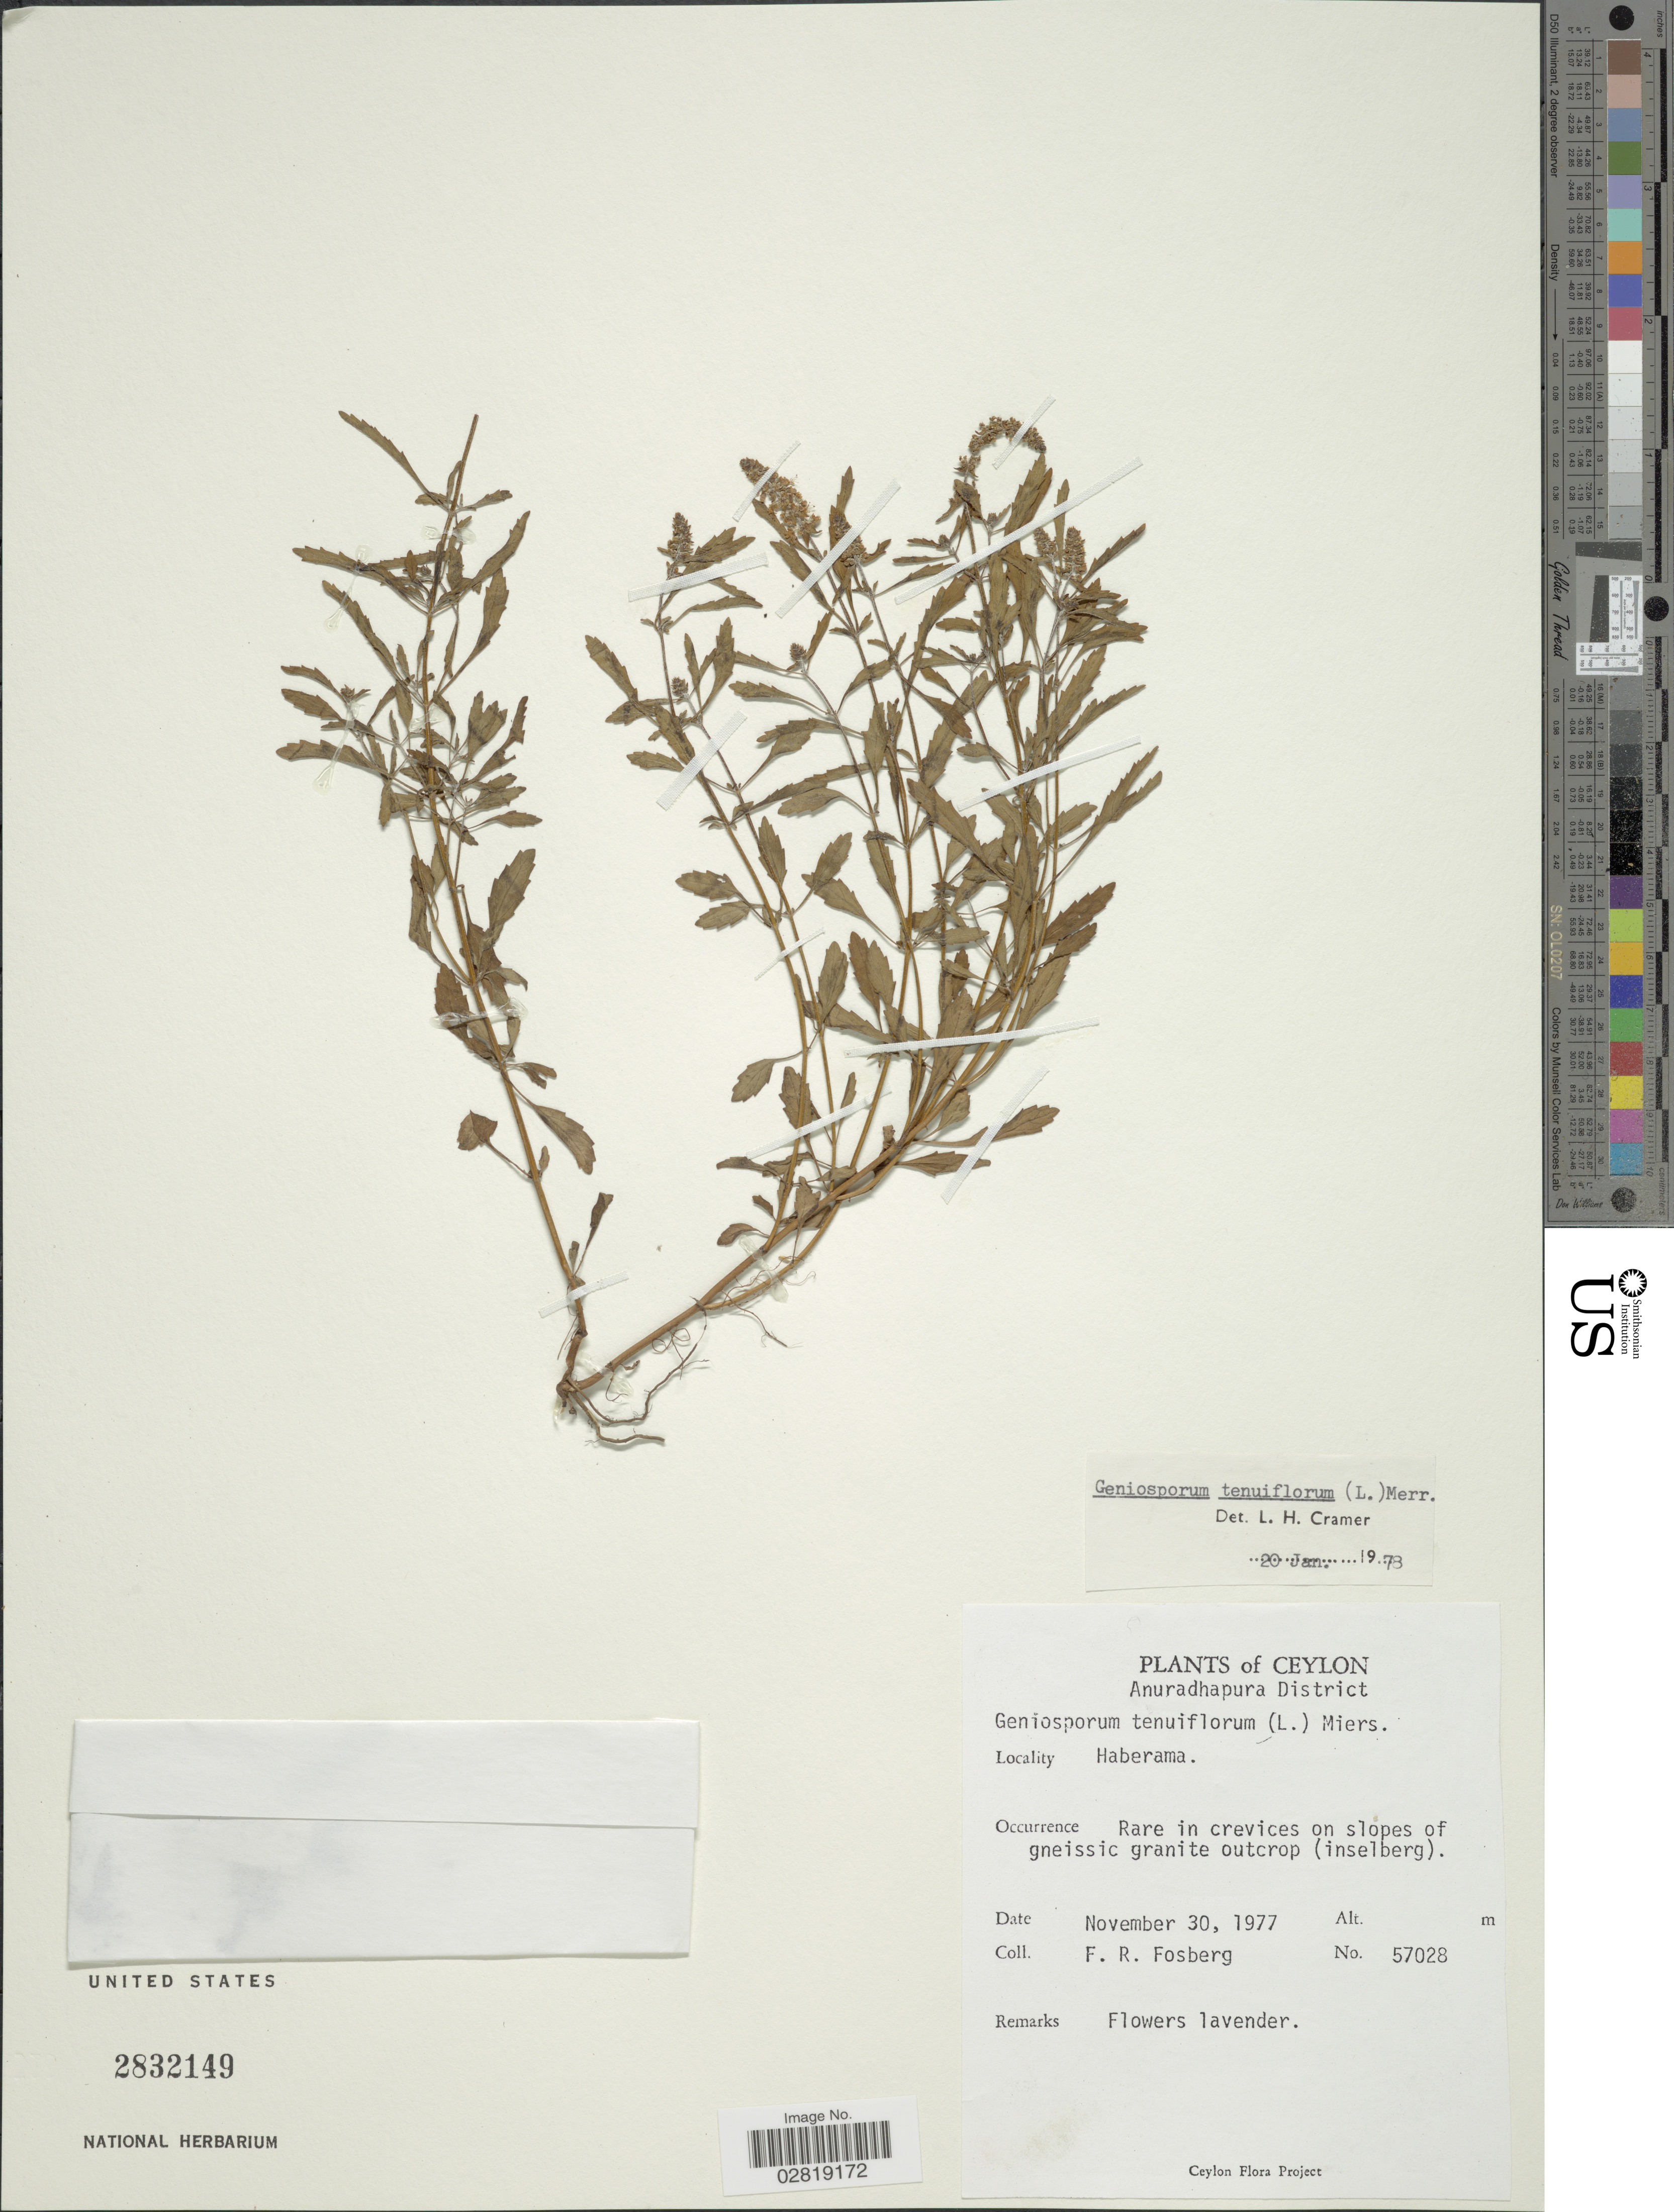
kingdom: Plantae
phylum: Tracheophyta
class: Magnoliopsida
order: Lamiales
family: Lamiaceae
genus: Geniosporum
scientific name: Geniosporum tenuiflorum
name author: (L.) Merr.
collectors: F. R. Fosberg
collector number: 57028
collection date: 1977-11-30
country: Sri Lanka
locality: Ceylon. Anuradhapura District. Haberama. Rare in crevices on slopes of gneissic granite outcrop (inselberg).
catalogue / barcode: US 2832149